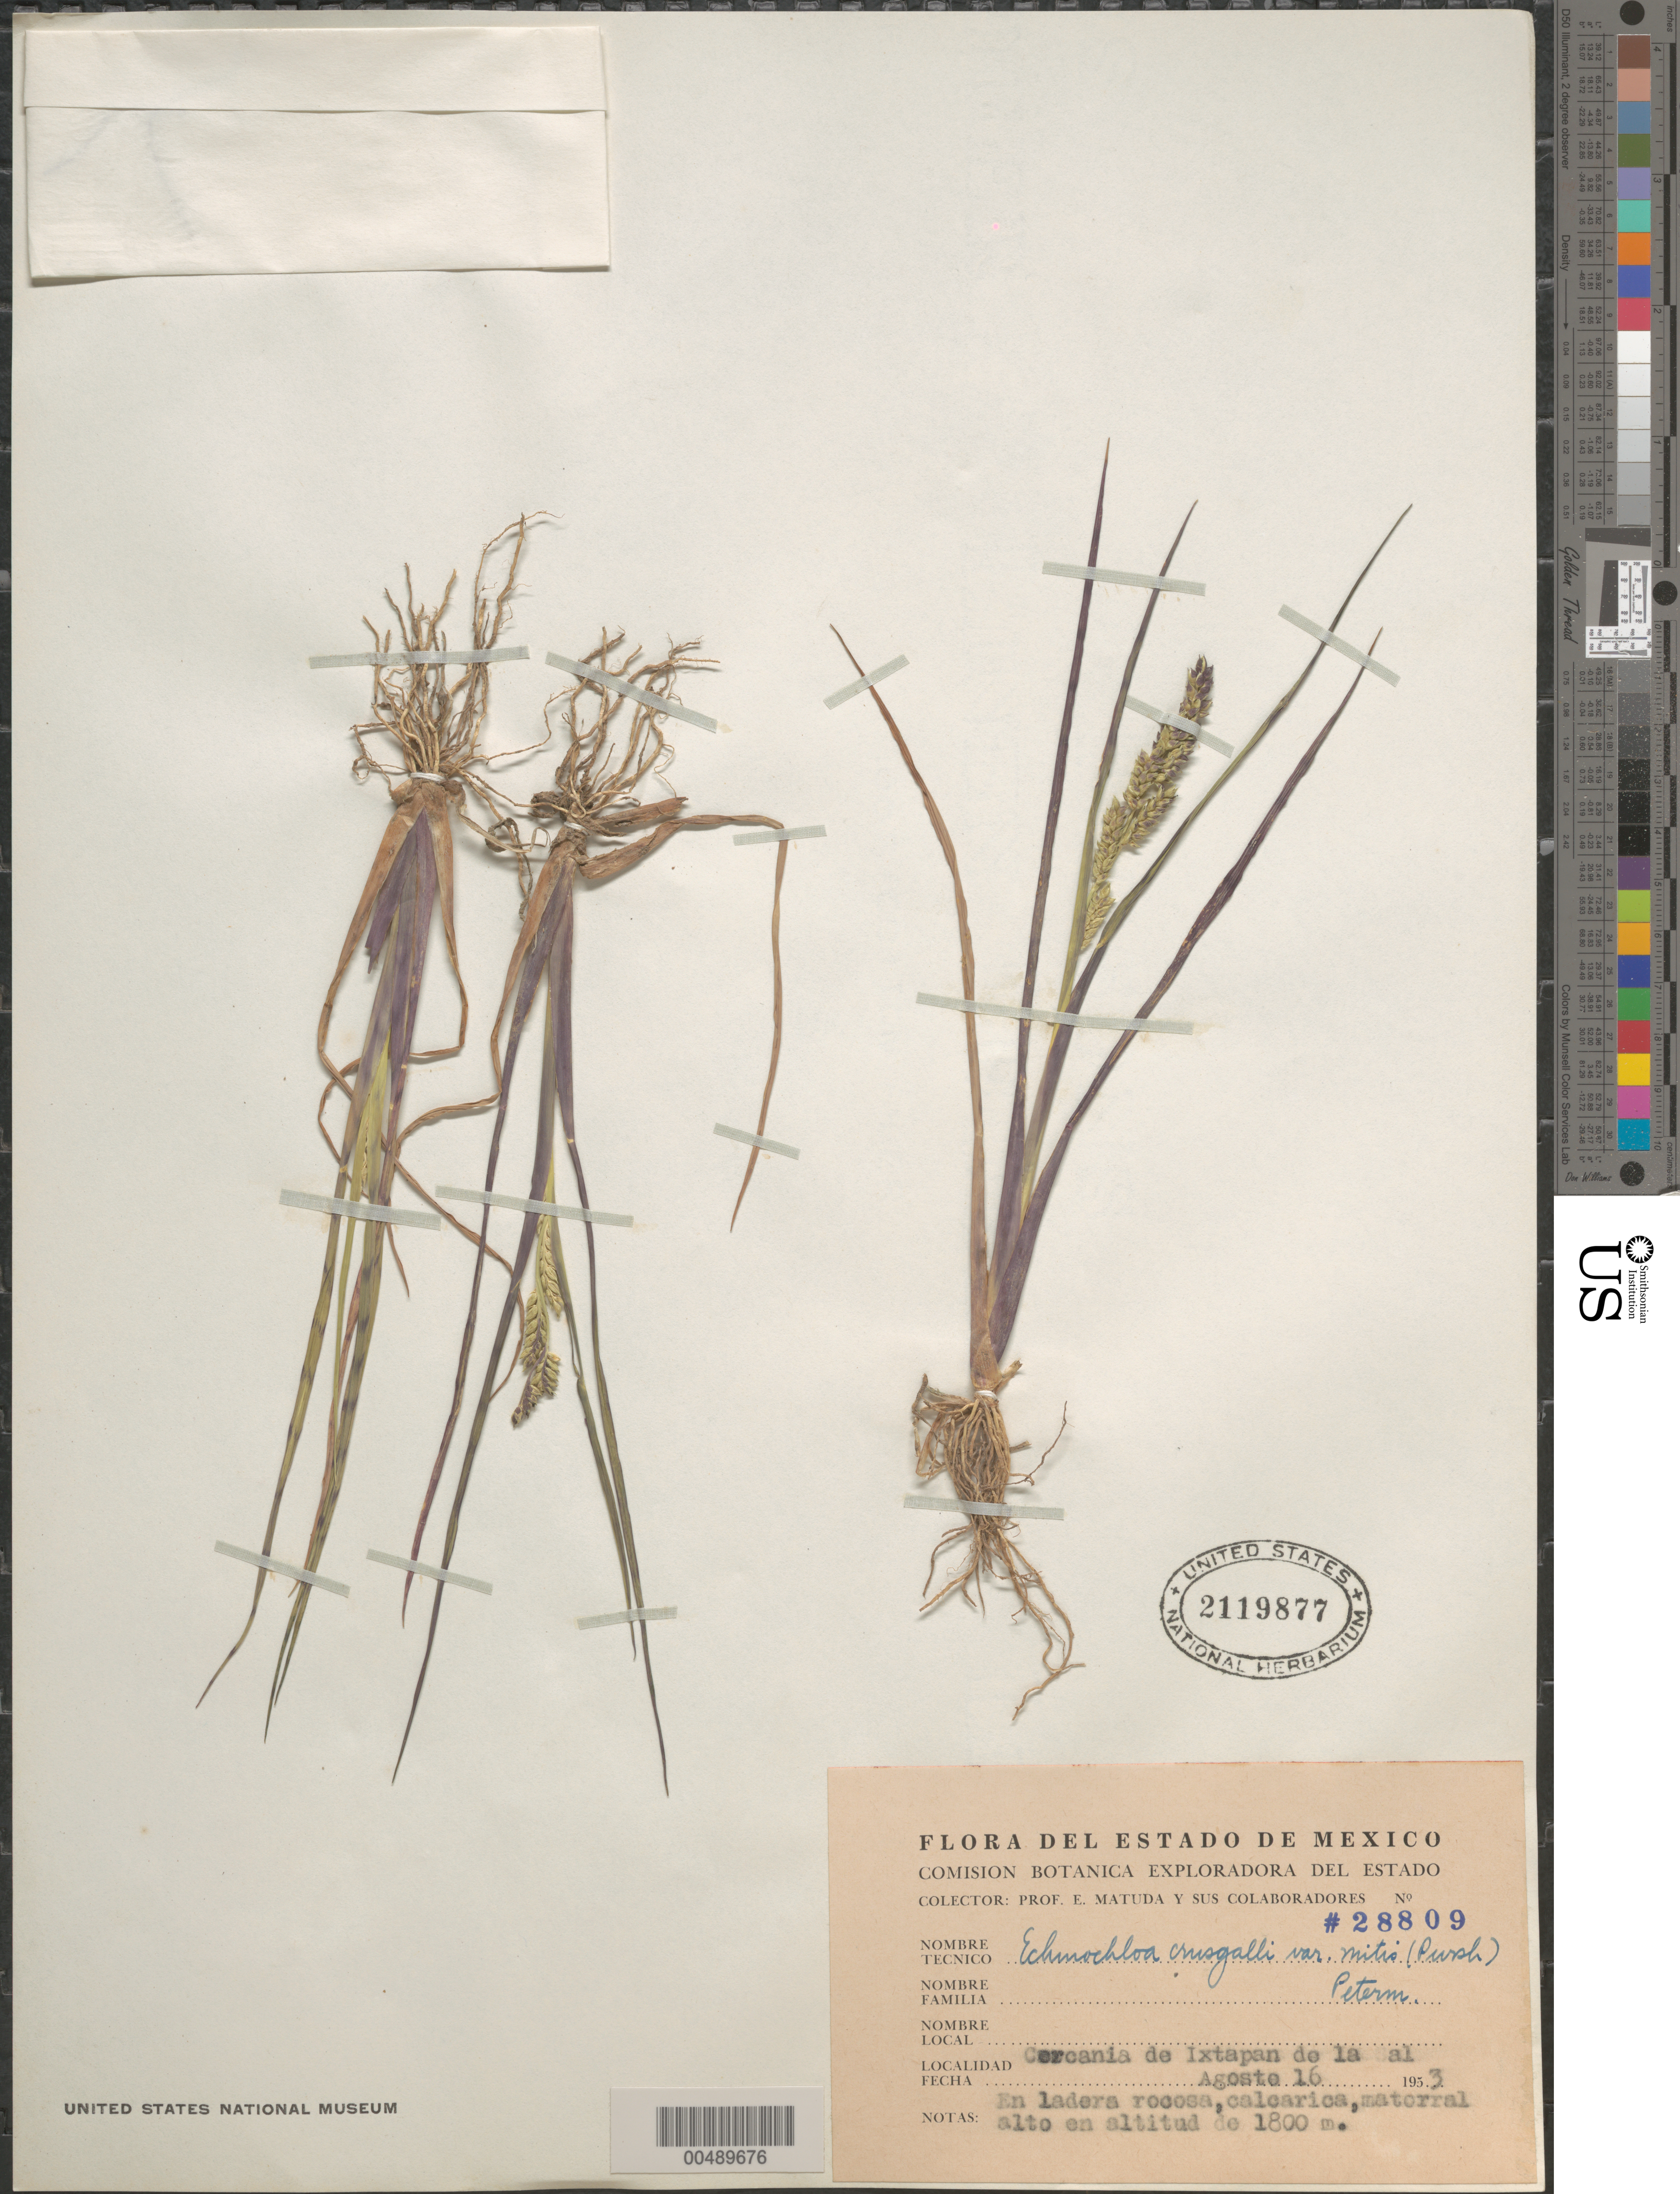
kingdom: Plantae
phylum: Tracheophyta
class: Liliopsida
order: Poales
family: Poaceae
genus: Echinochloa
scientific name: Echinochloa crus-galli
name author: (L.) P. Beauv.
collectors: E. Matuda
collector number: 28809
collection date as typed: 16 Aug 1953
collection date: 1953-08-16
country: Mexico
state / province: México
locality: Ceroania de Ixtapan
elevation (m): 1800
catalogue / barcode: US 2119877